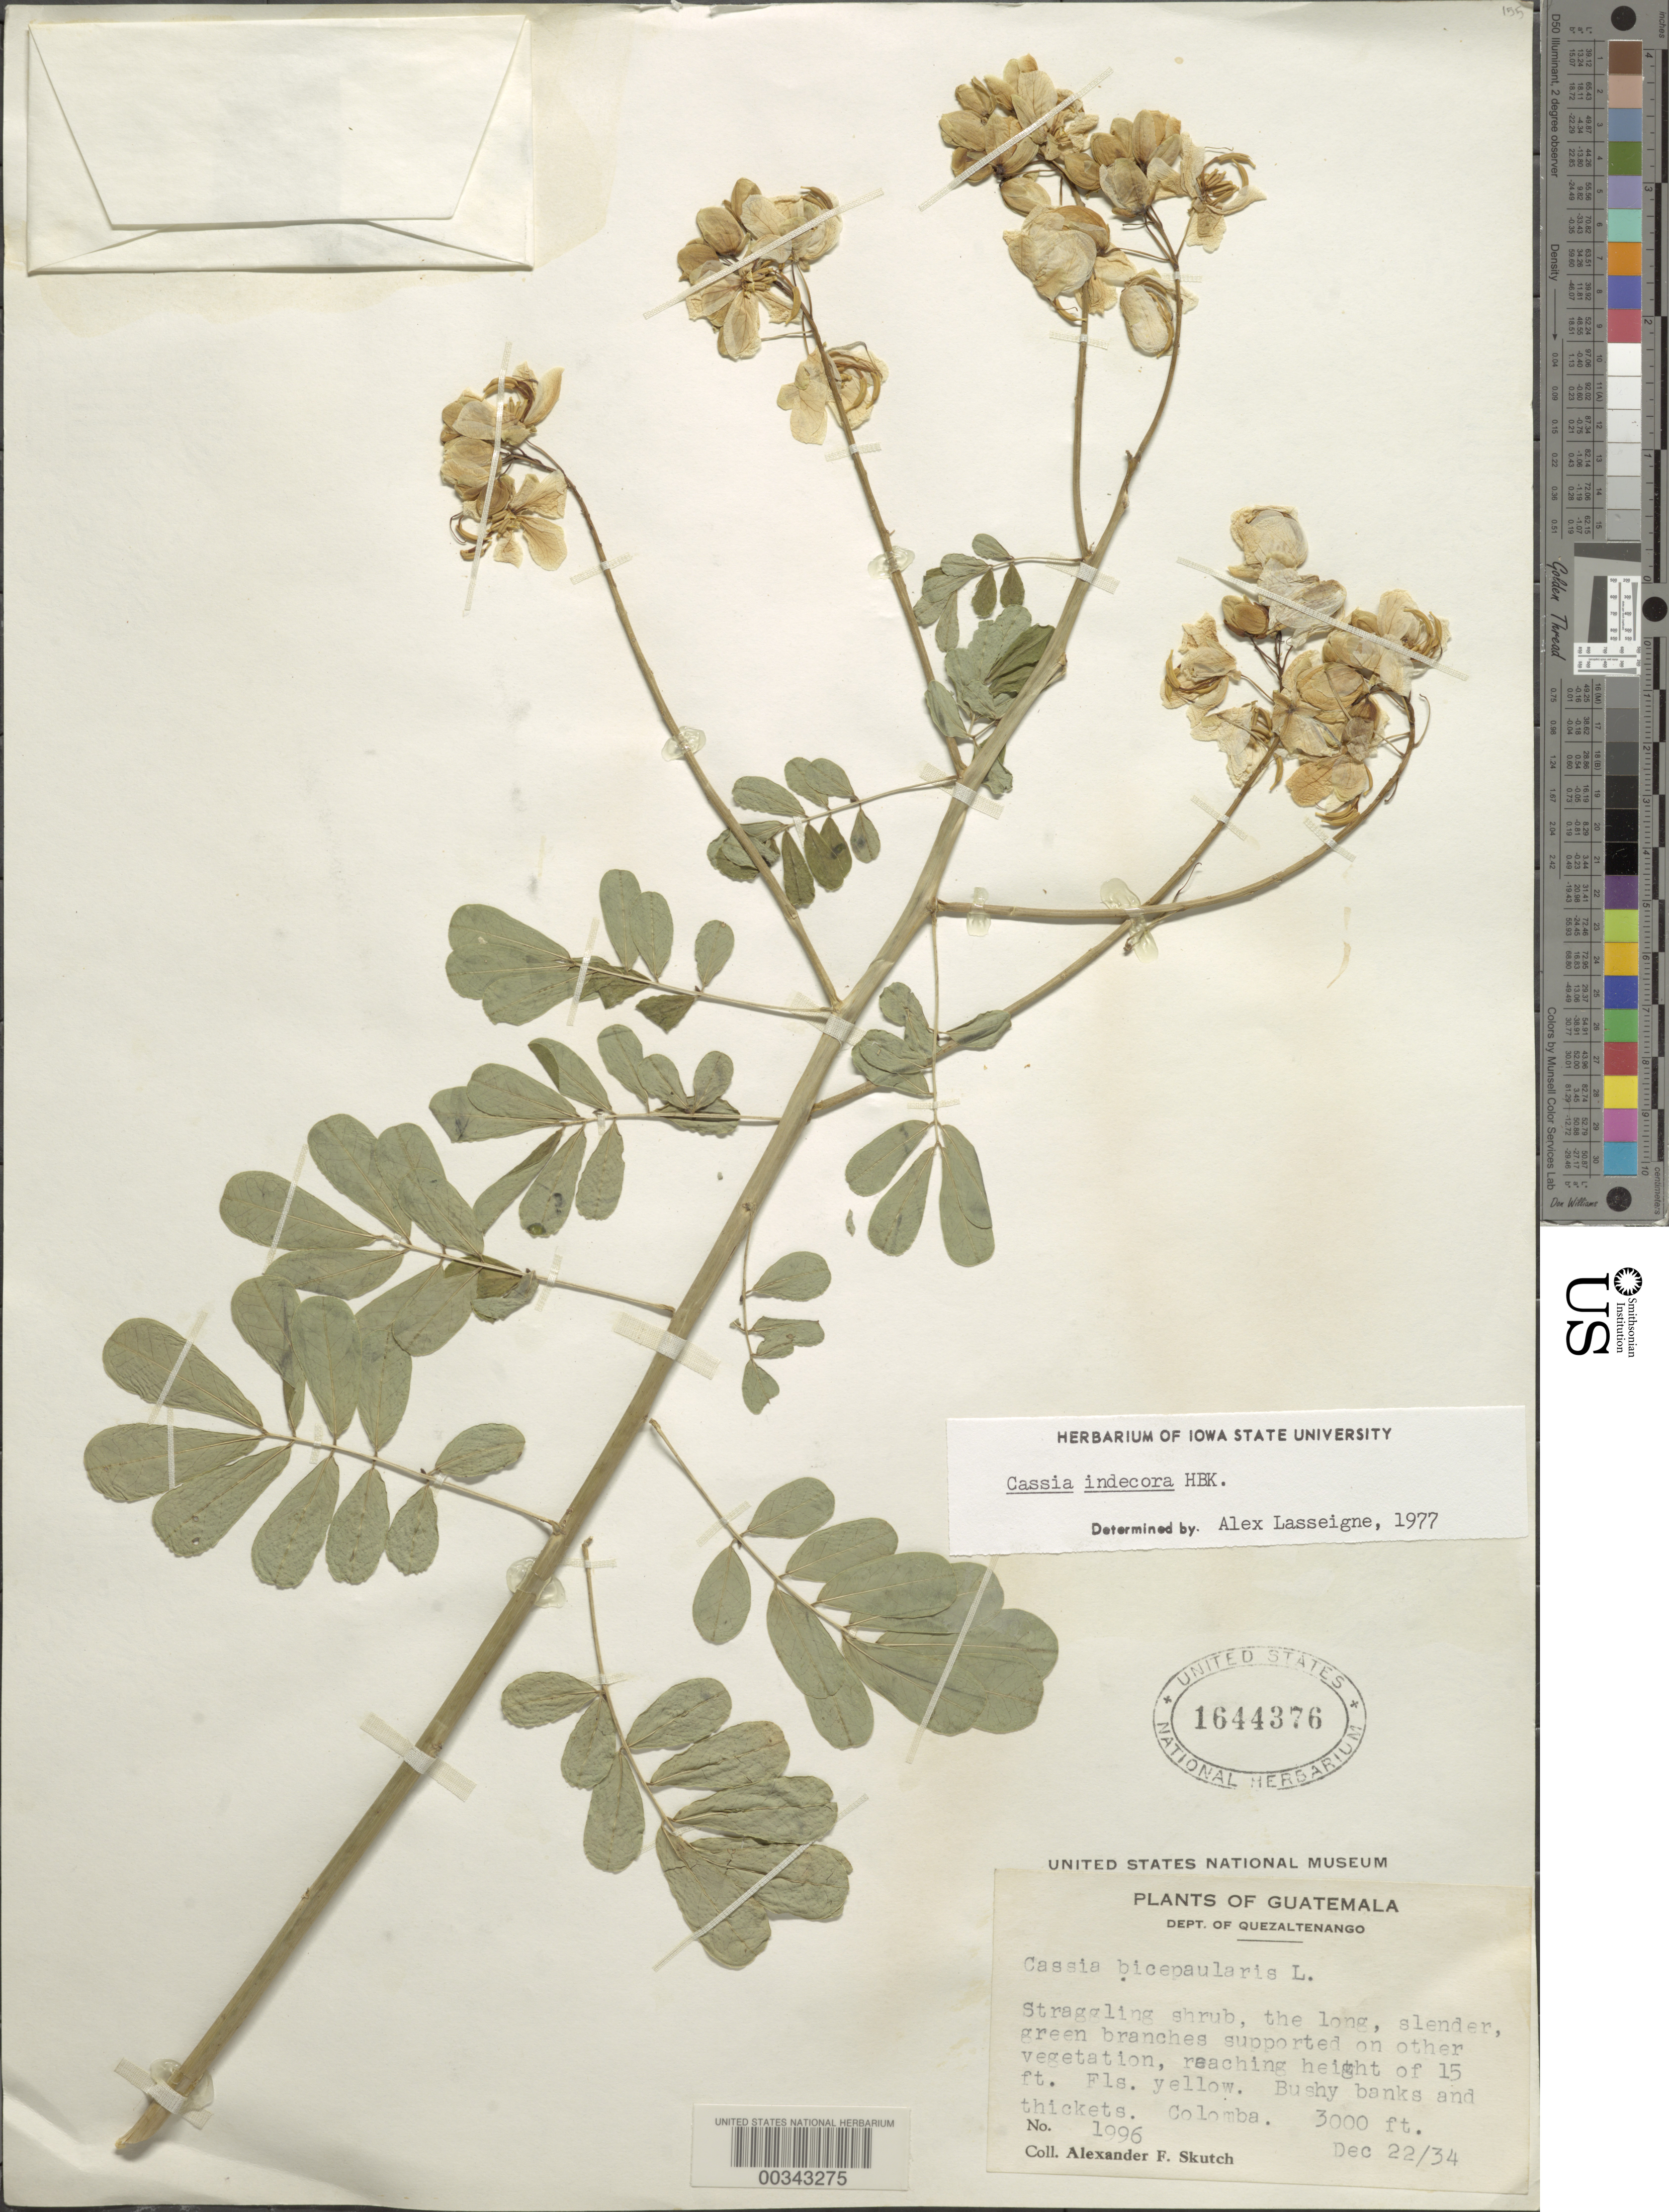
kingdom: Plantae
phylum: Tracheophyta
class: Magnoliopsida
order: Fabales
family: Fabaceae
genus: Senna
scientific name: Senna pendula var. advena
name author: (Vogel) H.S. Irwin & Barneby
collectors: A. F. Skutch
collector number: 1996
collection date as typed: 22 Dec 1934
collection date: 1934-12-22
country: Guatemala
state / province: Quetzaltenango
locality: Colomba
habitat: Bushy banks and thickets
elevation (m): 914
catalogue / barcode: US 1644376